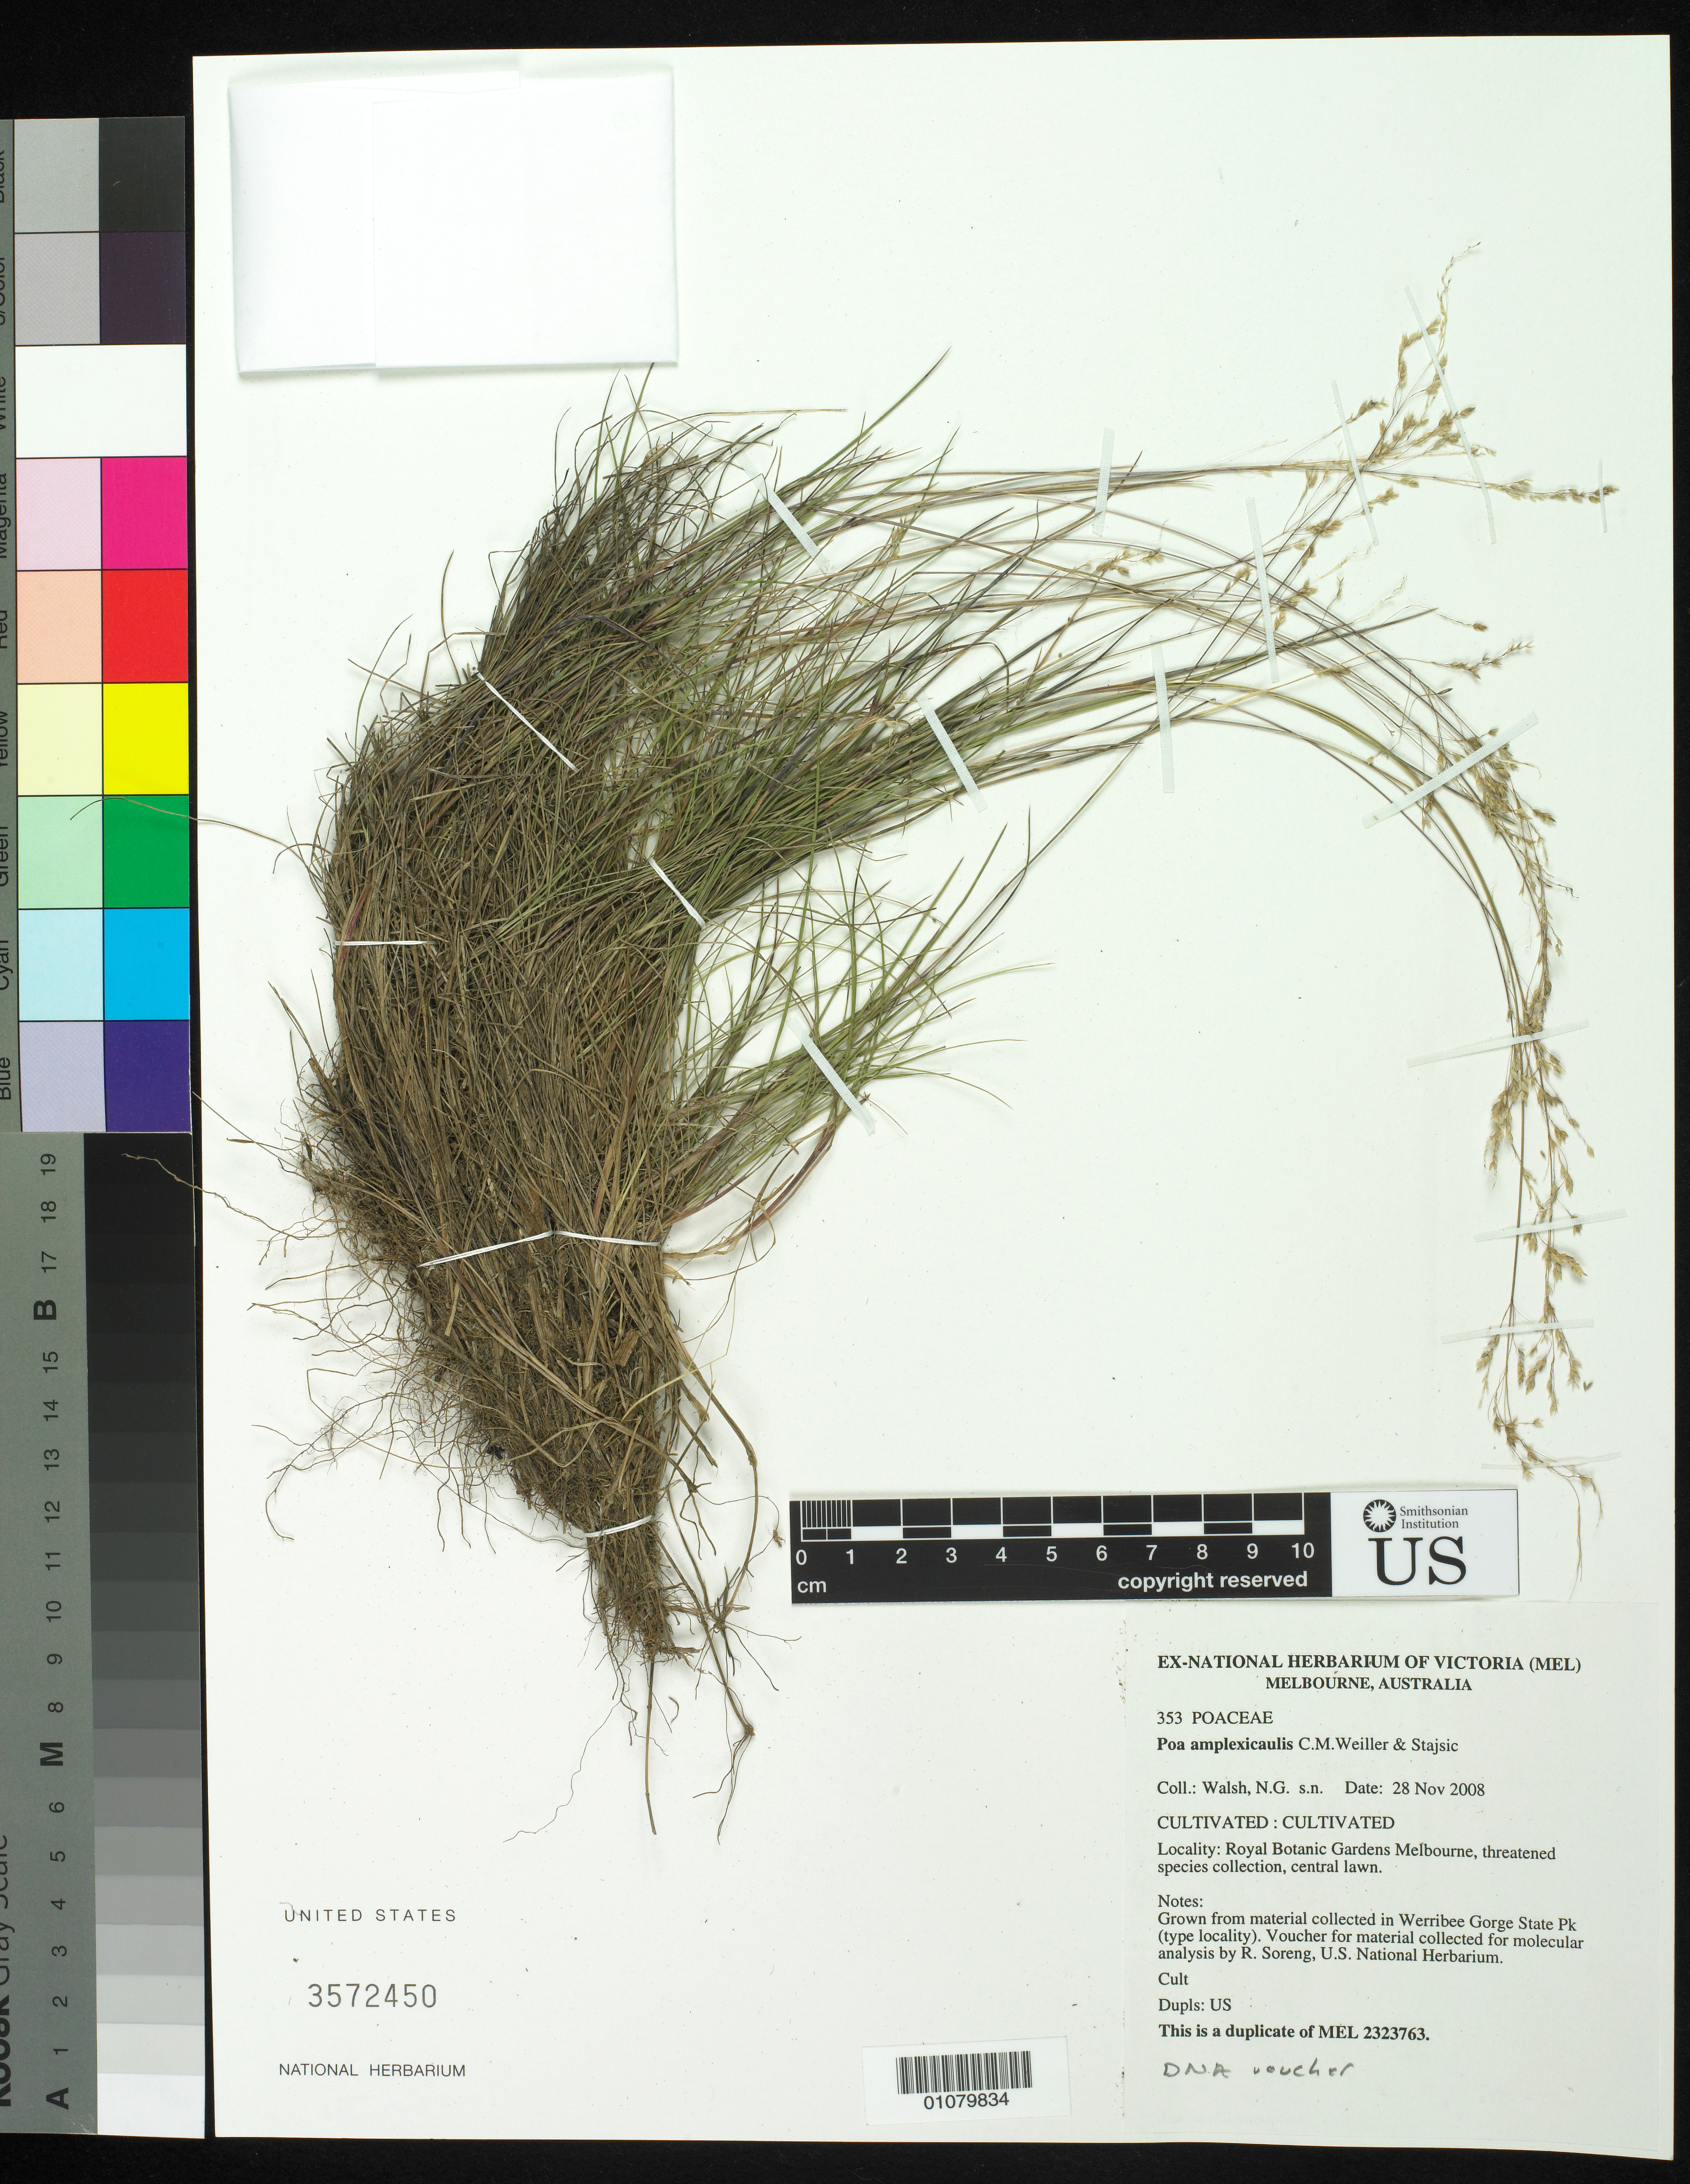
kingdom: Plantae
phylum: Tracheophyta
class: Liliopsida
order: Poales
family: Poaceae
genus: Poa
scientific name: Poa amplexicaulis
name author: C.M. Weiller & Stajsic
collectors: N. Walsh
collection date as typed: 28 Nov 2008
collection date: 2008-11-28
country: Australia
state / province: Victoria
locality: Royal Botanic Gardens Melbourne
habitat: cultivated.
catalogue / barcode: US 3572450